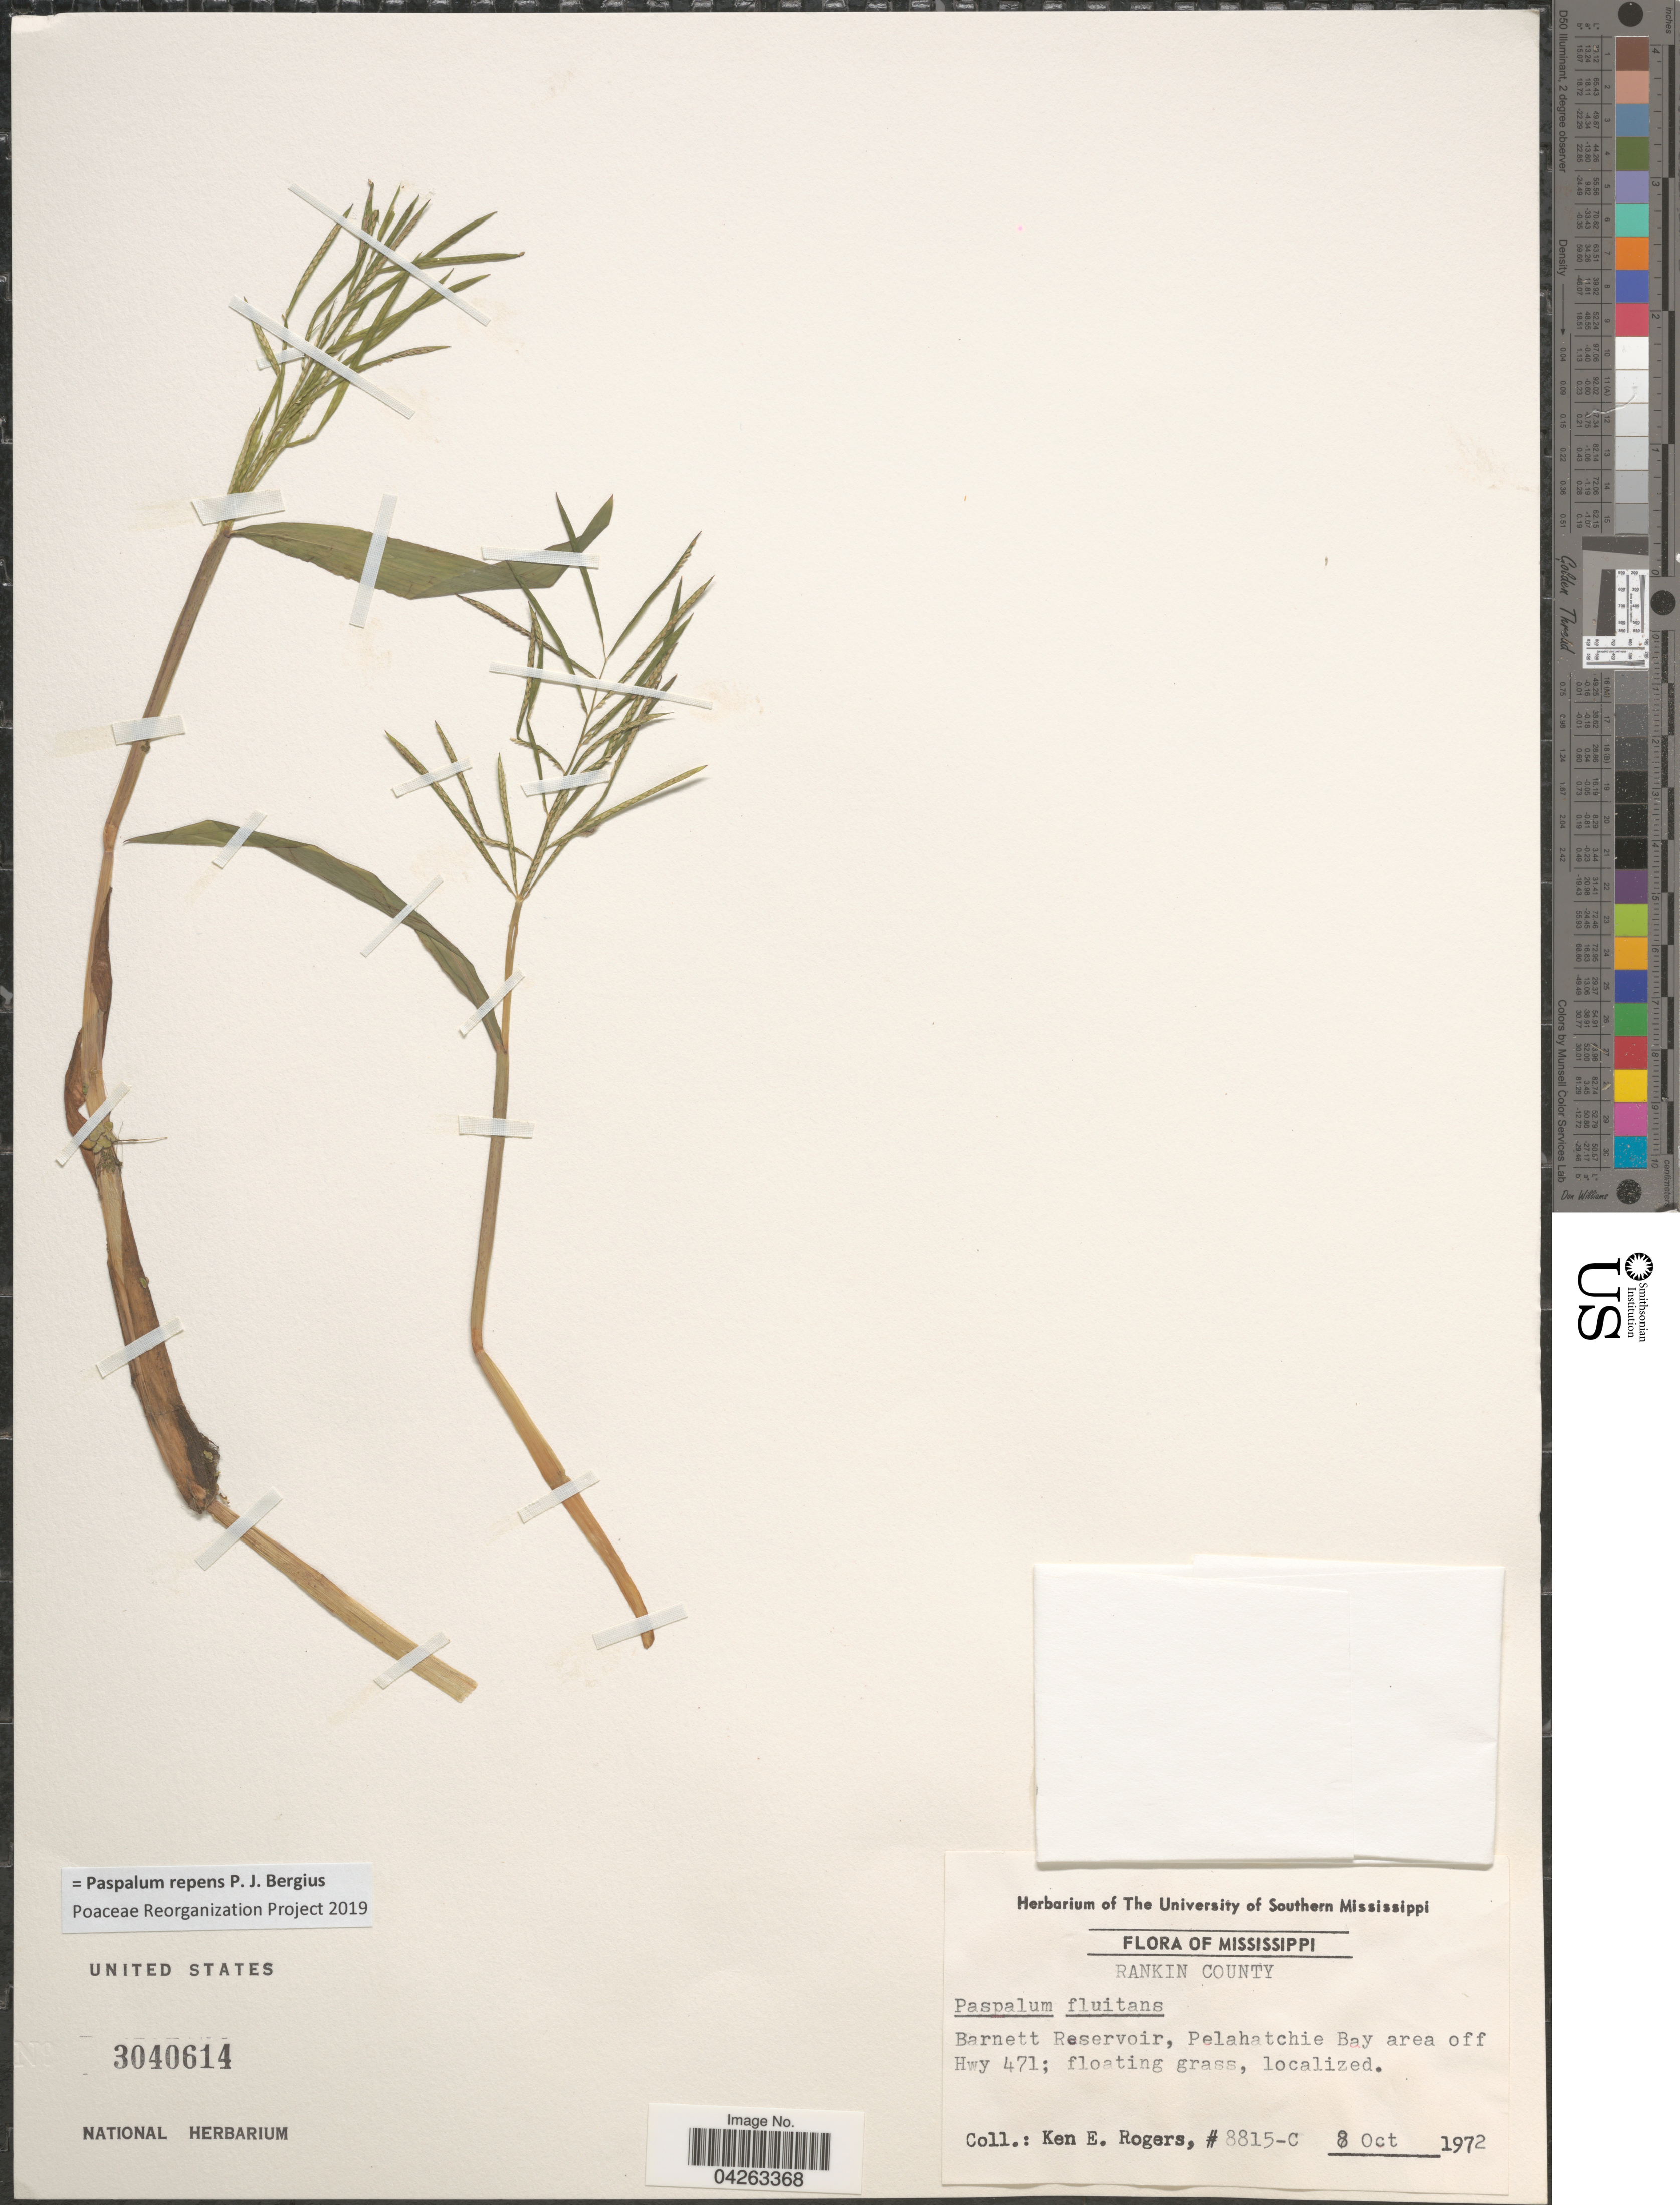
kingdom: Plantae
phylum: Tracheophyta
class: Liliopsida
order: Poales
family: Poaceae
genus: Paspalum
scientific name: Paspalum repens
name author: P.J. Bergius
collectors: K. Rogers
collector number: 8815-C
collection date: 1972-10-08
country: United States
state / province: Mississippi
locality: Rankin County. Barnett Reservoir, Pelahatchie Bay area off Hwy 471.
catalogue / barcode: US 3040614